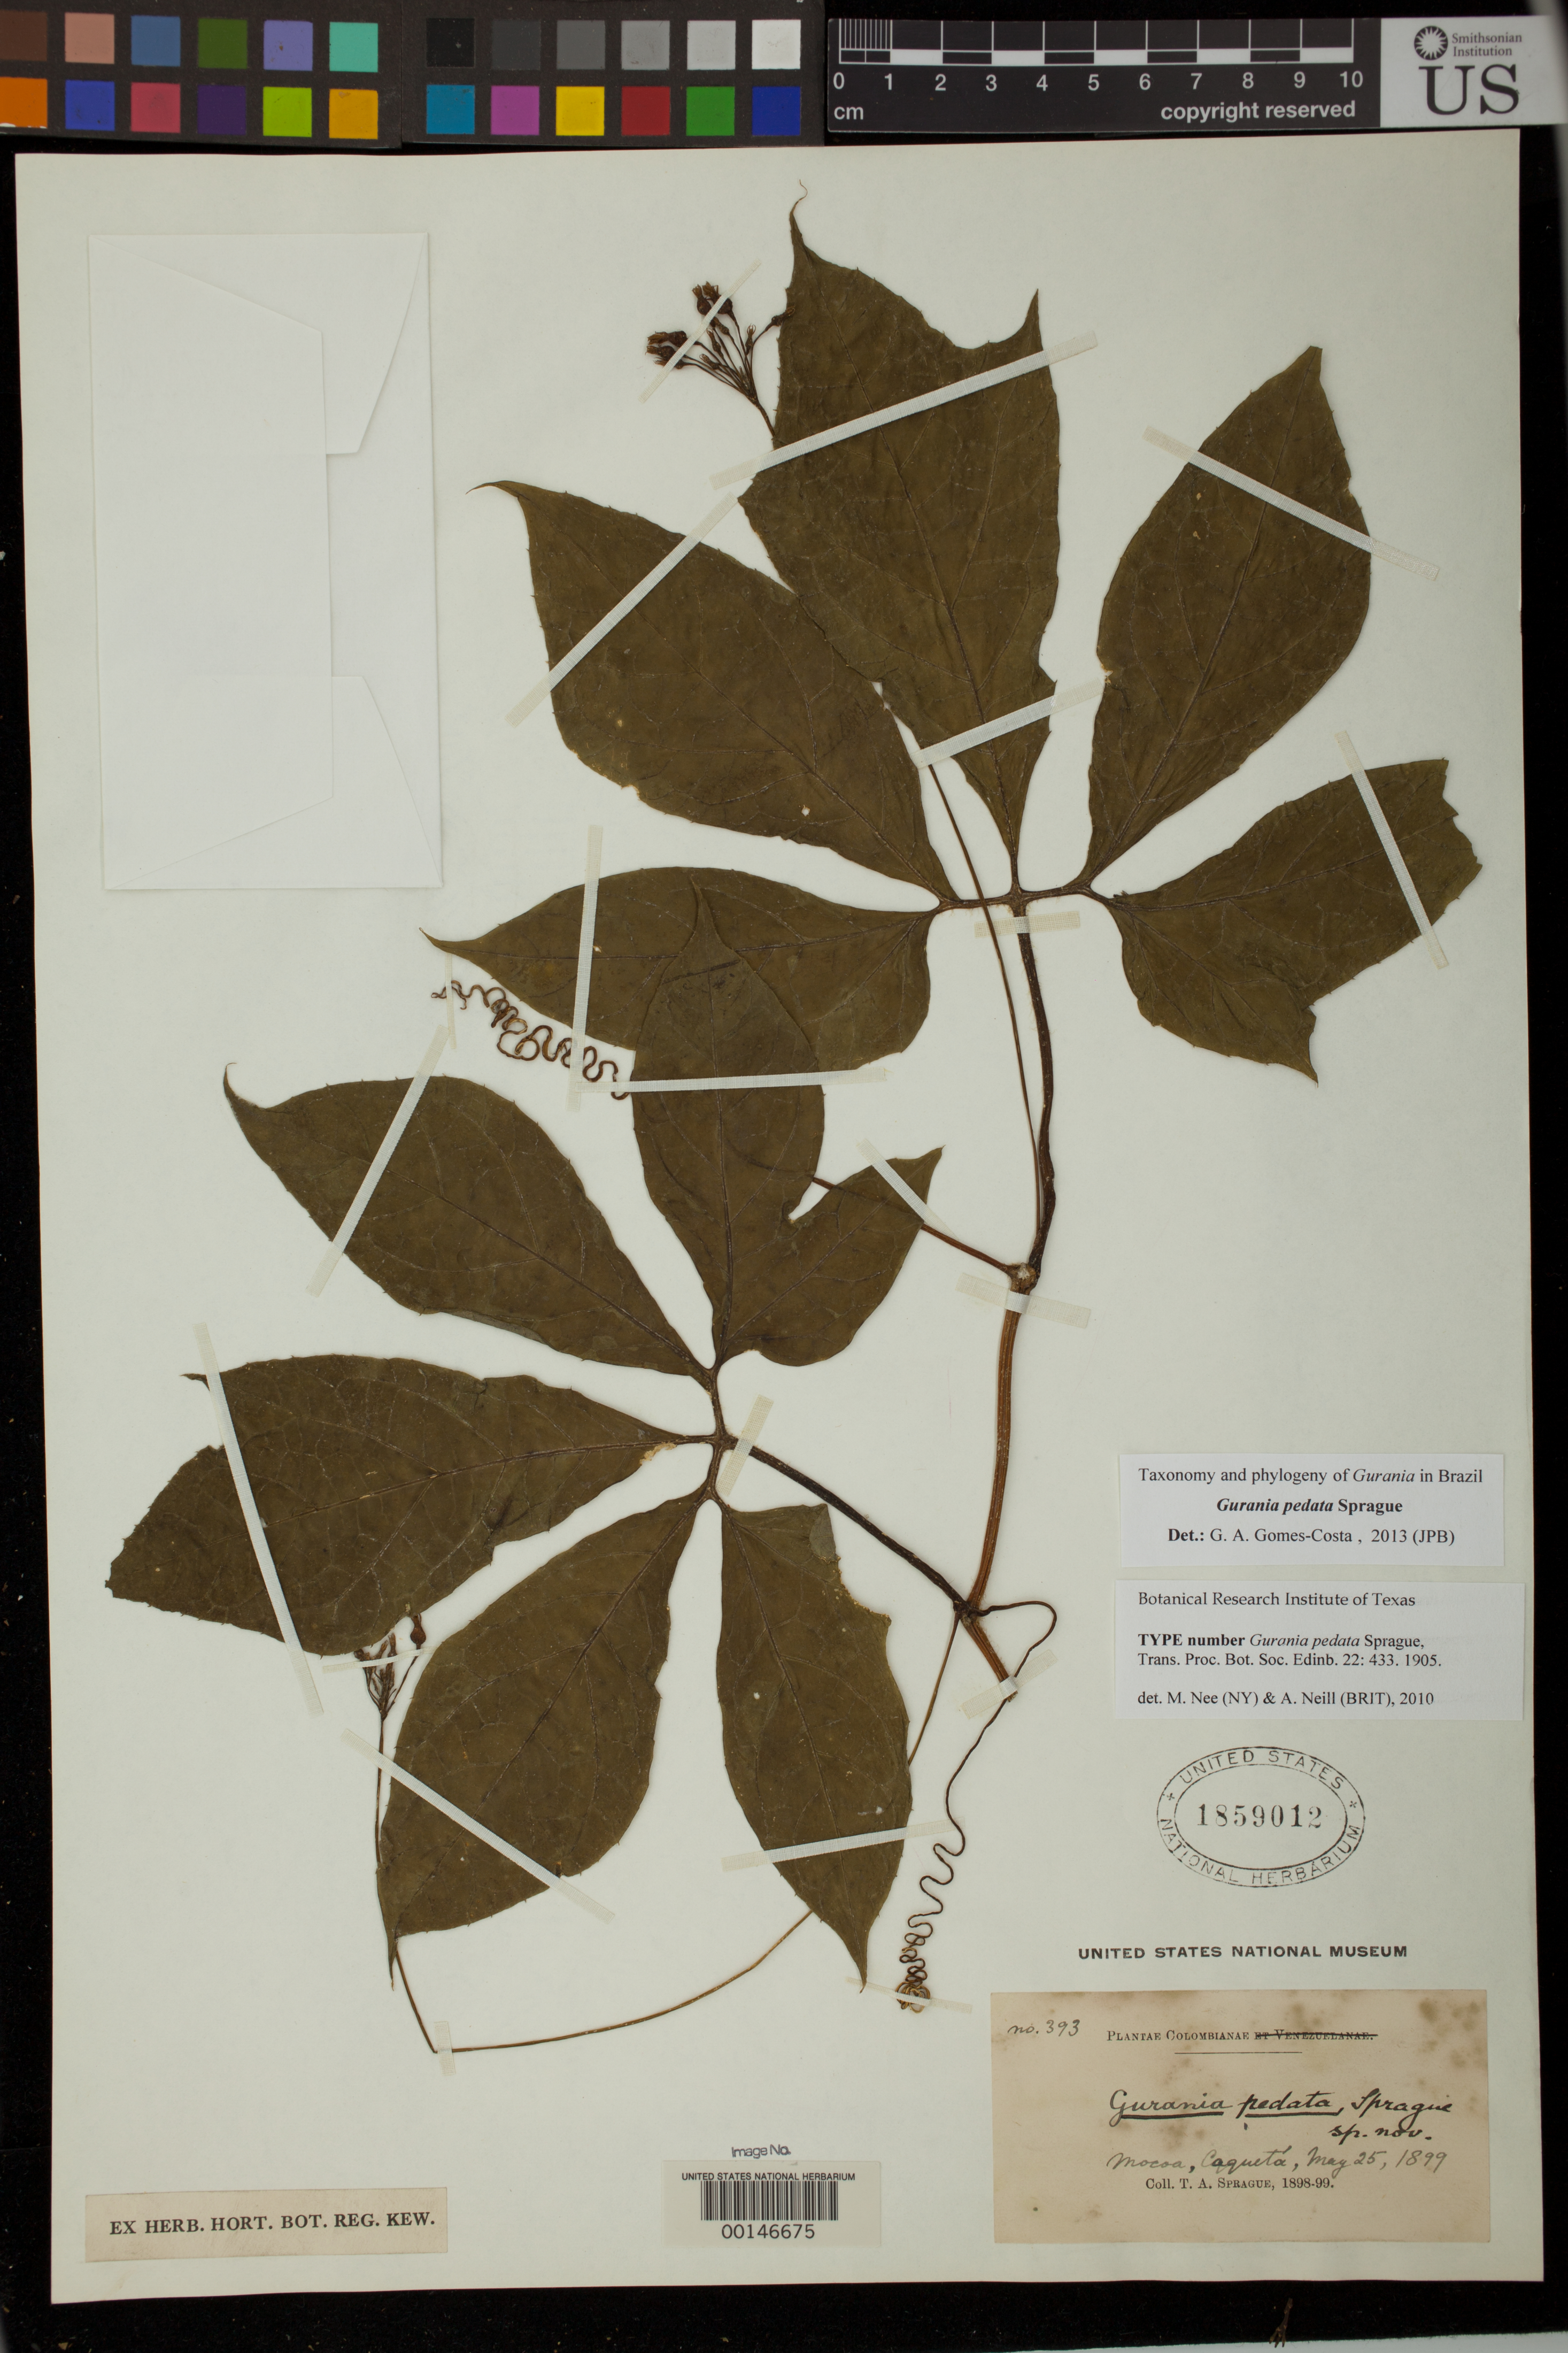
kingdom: Plantae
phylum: Tracheophyta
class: Magnoliopsida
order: Cucurbitales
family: Cucurbitaceae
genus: Gurania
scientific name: Gurania pedata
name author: Sprague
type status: Type Collection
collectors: T. A. Sprague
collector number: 393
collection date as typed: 25 May 1899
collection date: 1899-05-25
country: Colombia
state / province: Caquetá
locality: Mocoa.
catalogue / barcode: US 1859012